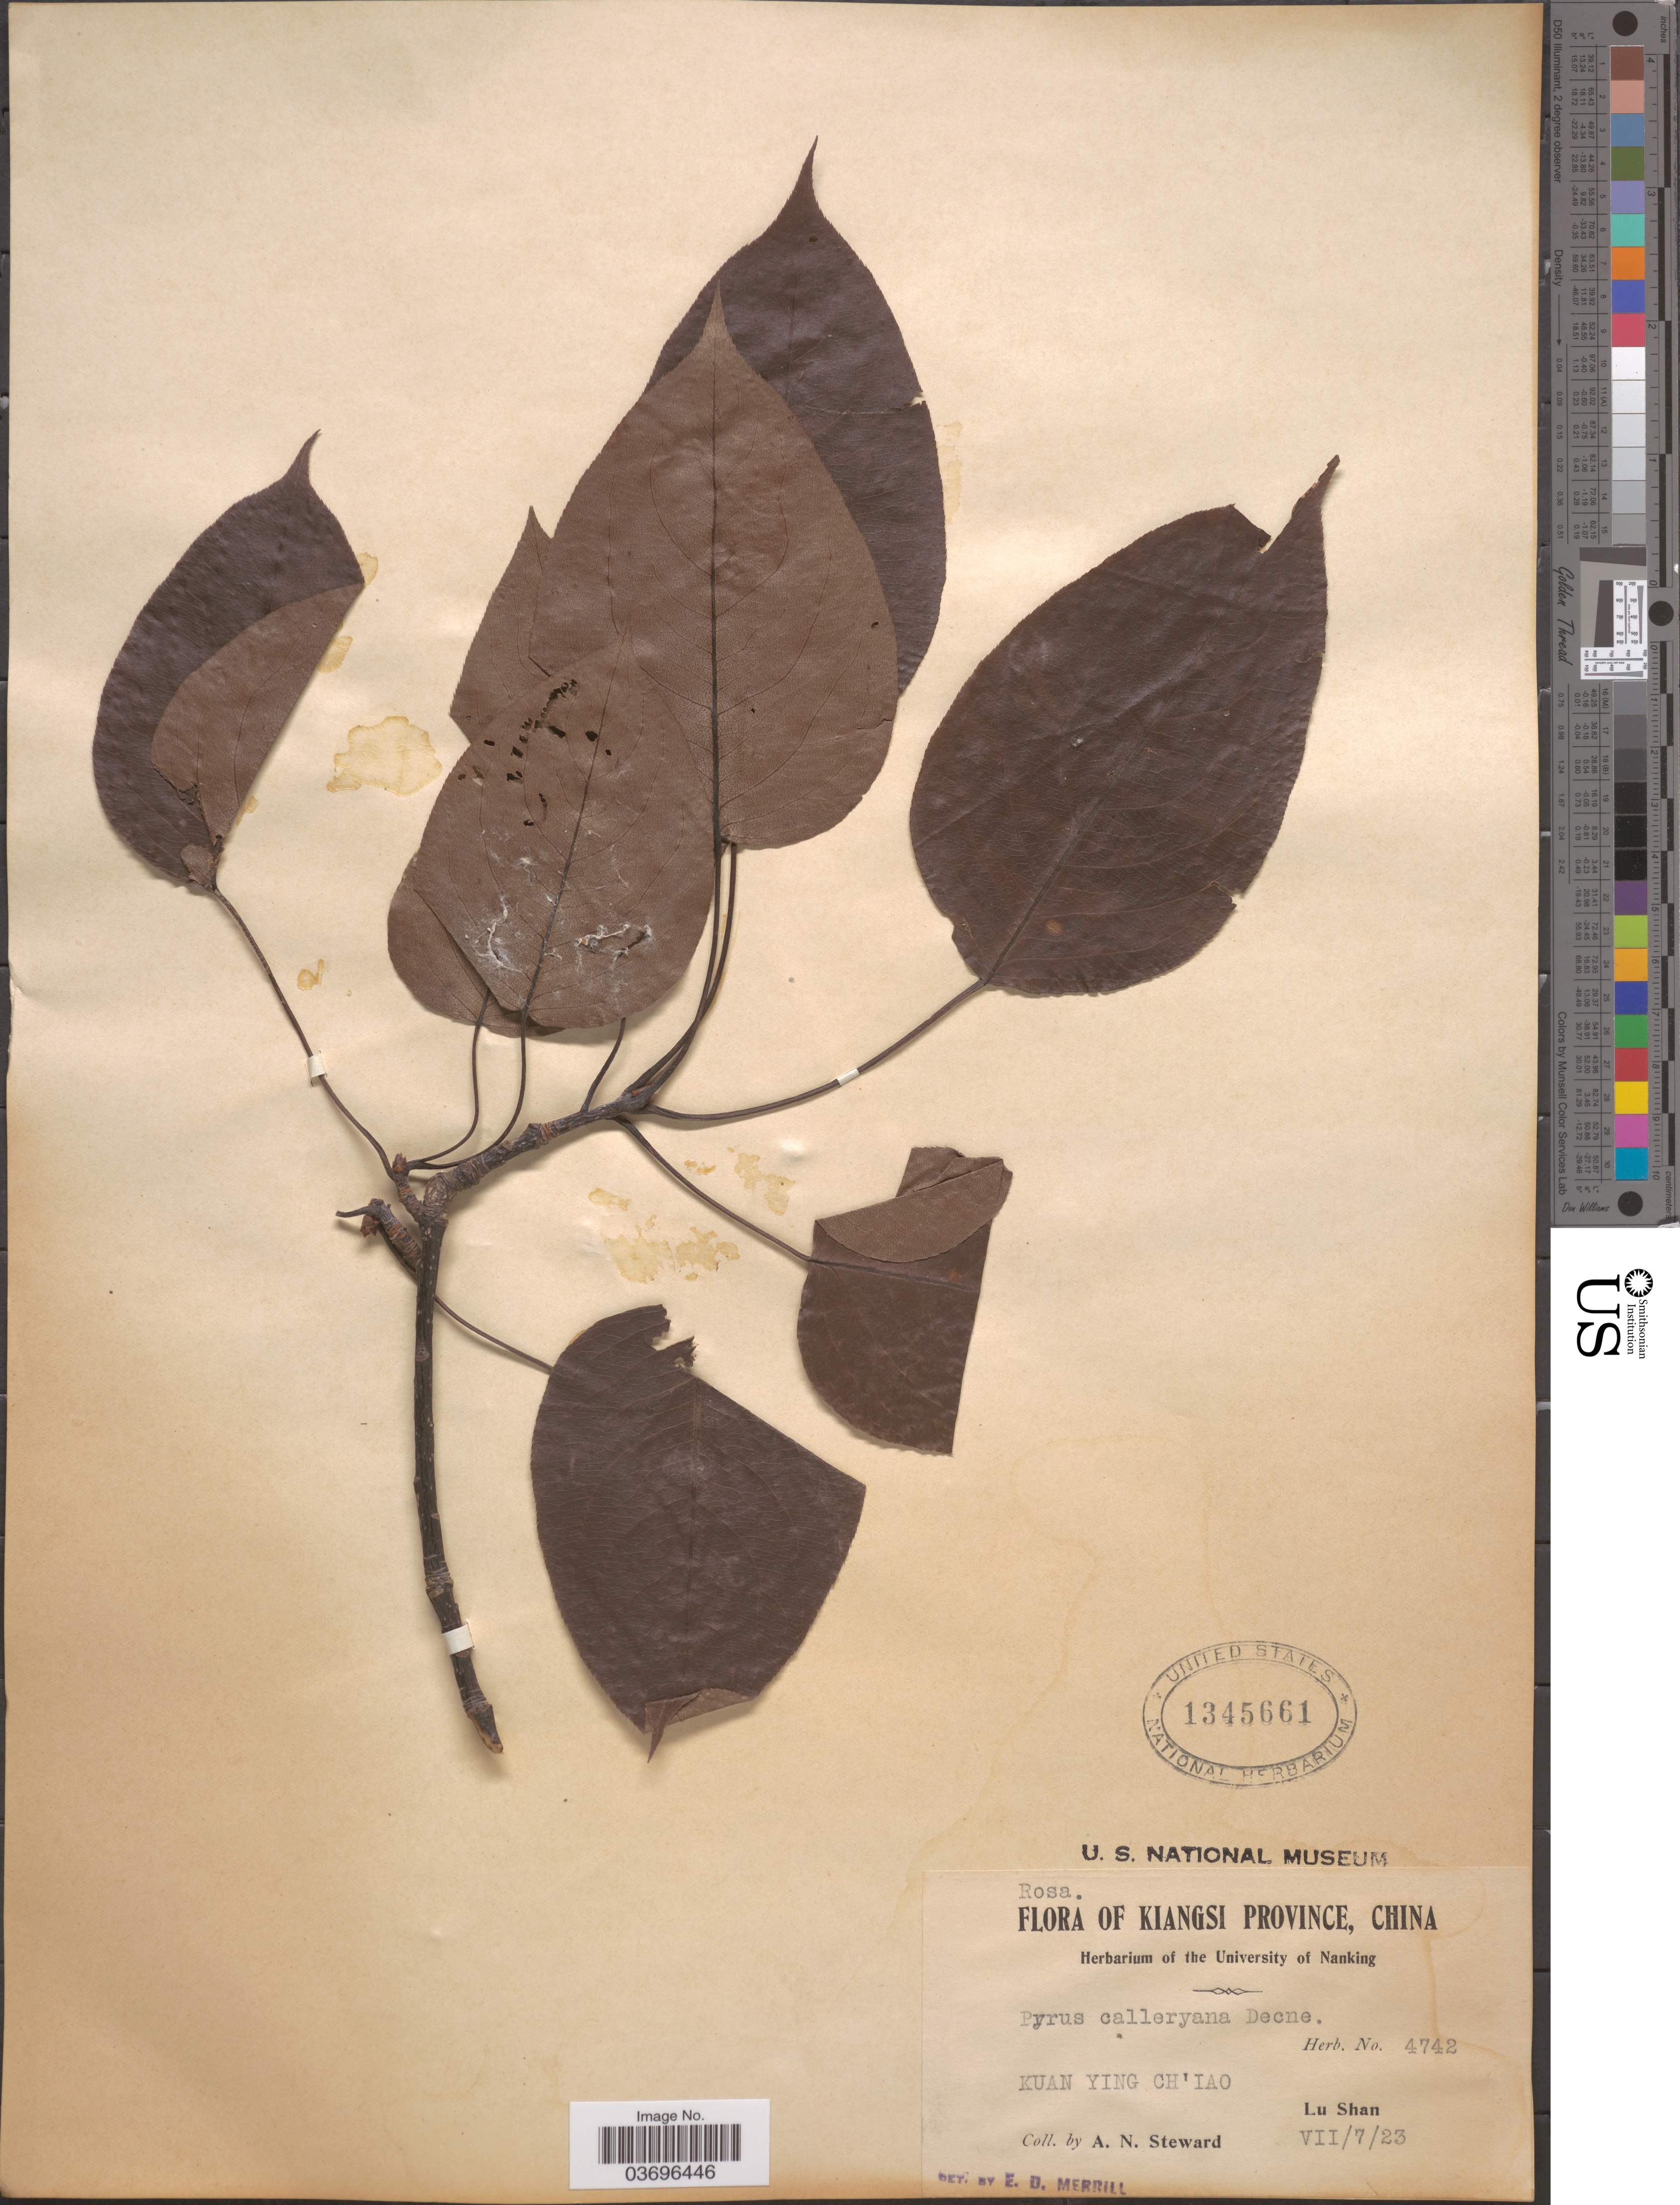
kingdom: Plantae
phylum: Tracheophyta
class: Magnoliopsida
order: Rosales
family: Rosaceae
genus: Pyrus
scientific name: Pyrus calleryana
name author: Decne.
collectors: A. N. Steward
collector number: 4742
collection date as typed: Transcribed d/m/y: 7/7/23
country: China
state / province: Jiangxi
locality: Kiangsi Province. Kuan Ying Ch'iao. Lu Shan.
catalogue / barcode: US 1345661